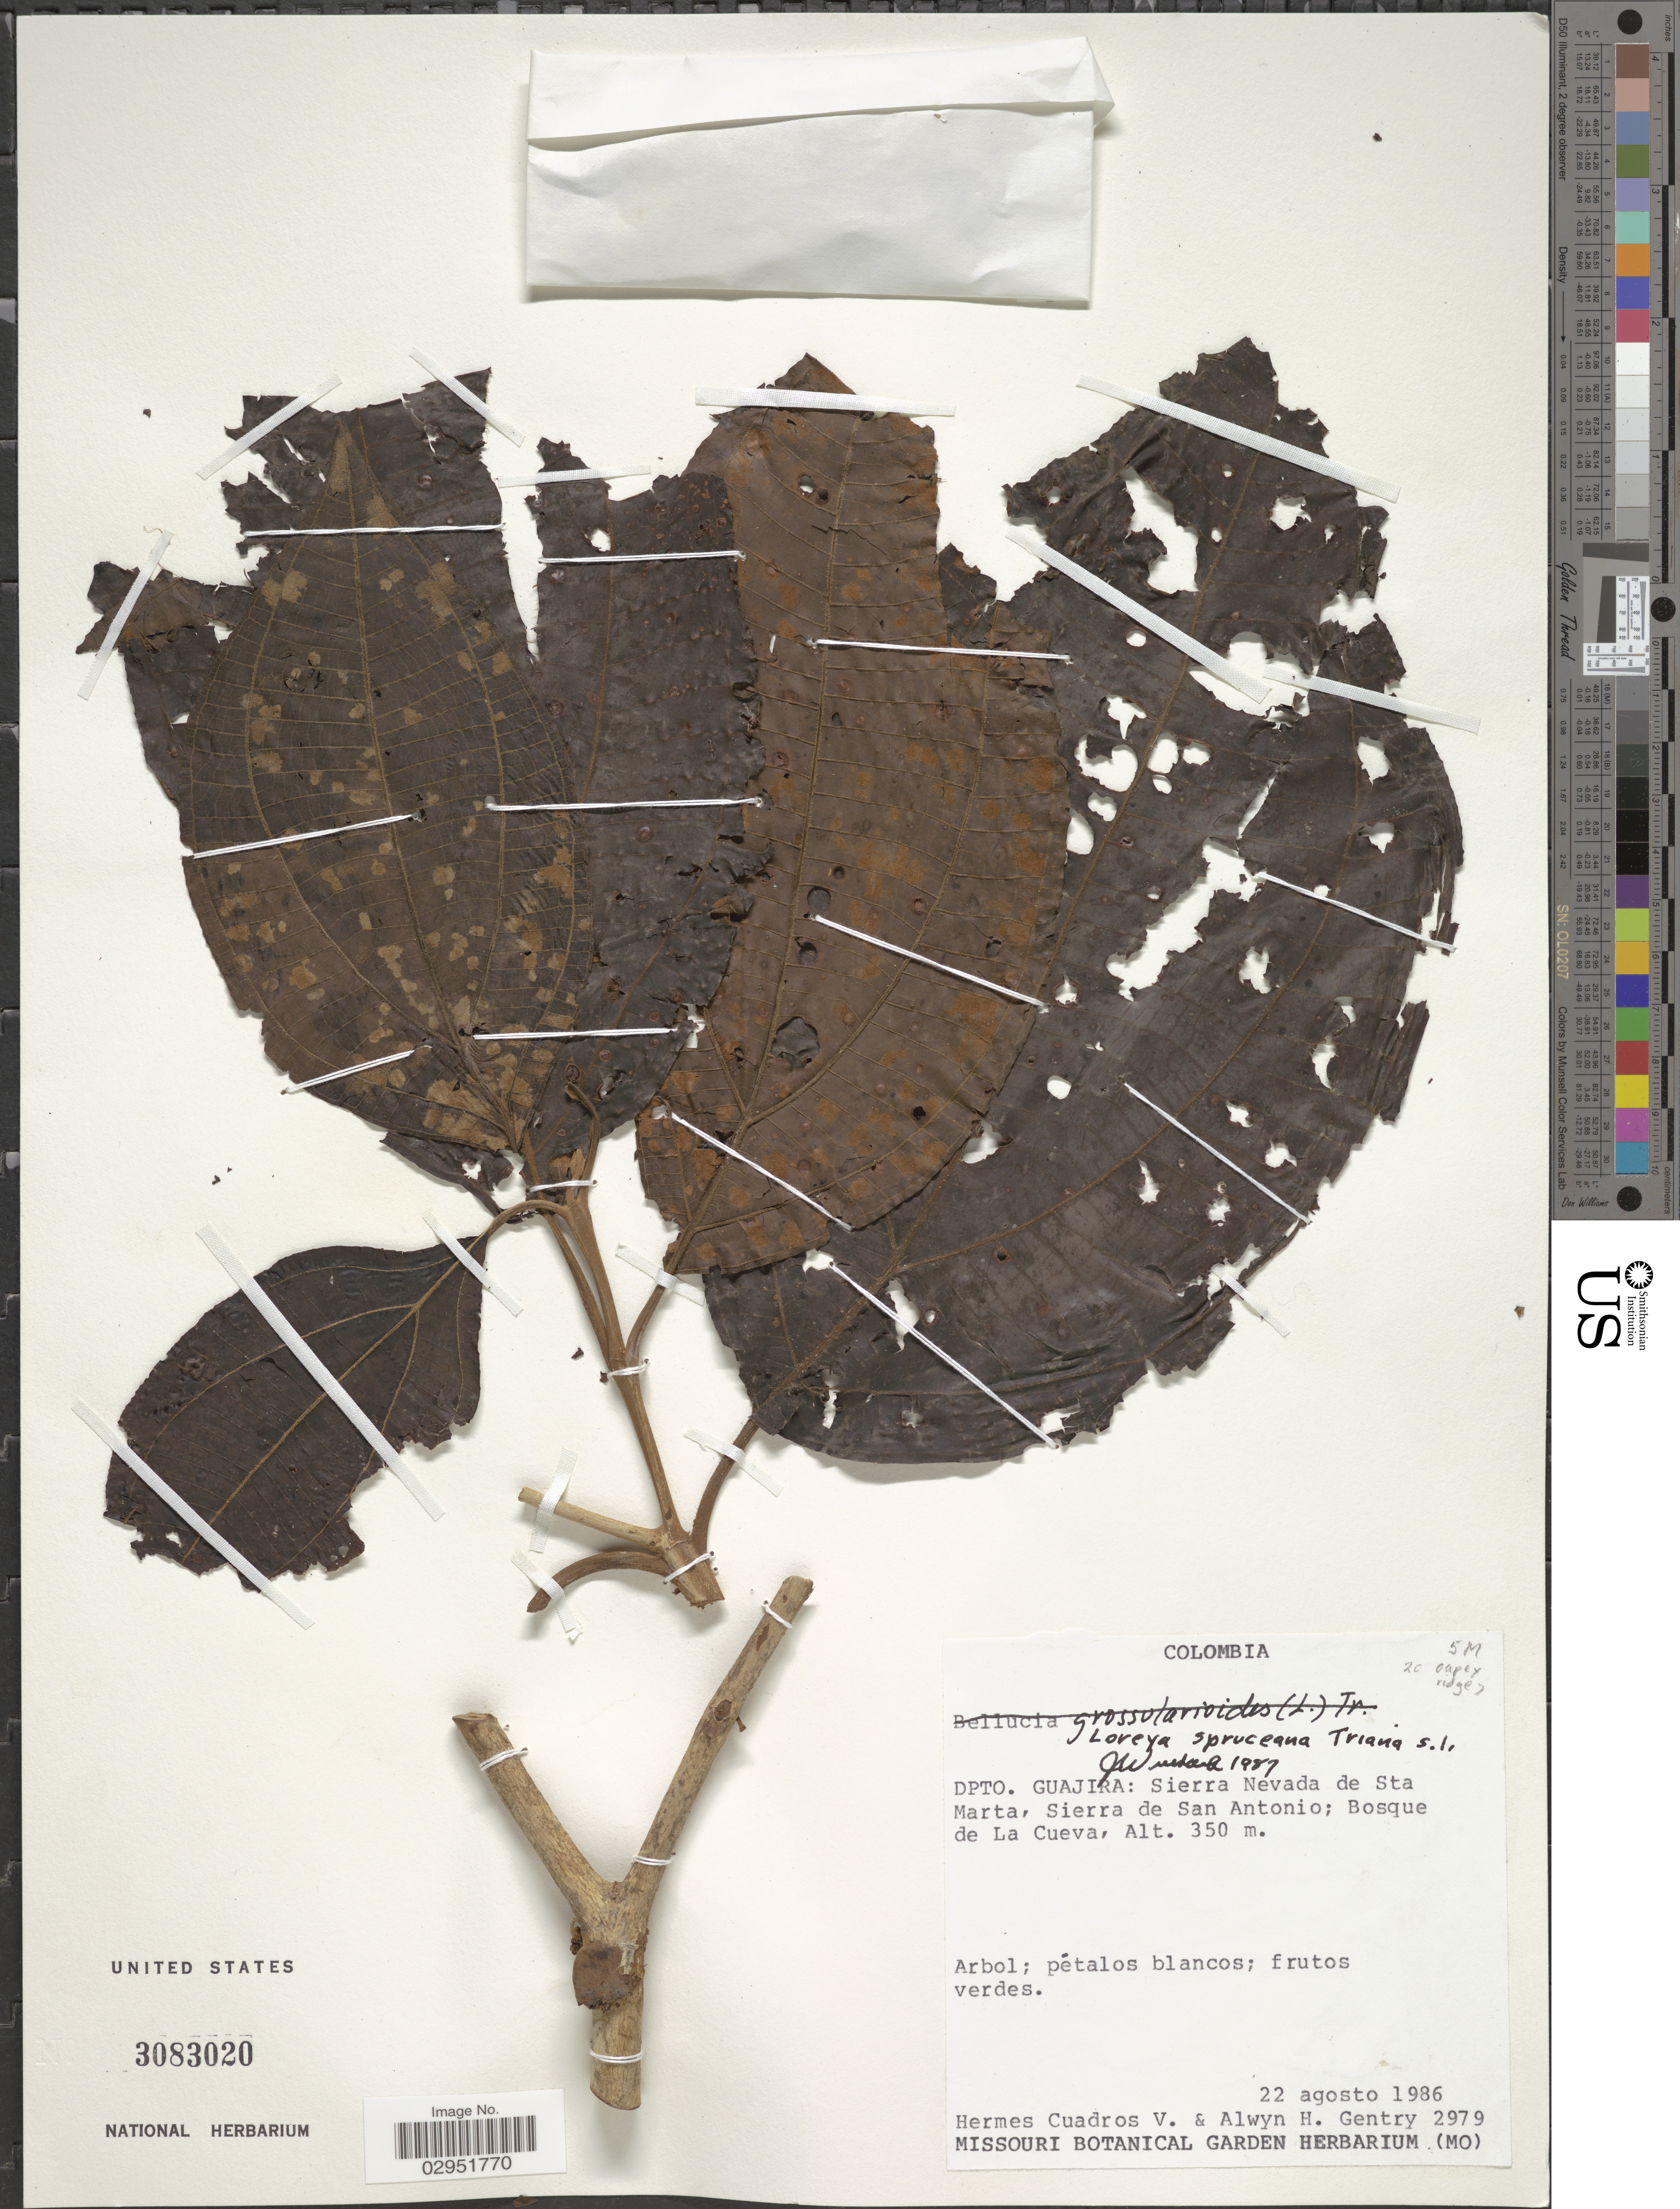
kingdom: Plantae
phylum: Tracheophyta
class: Magnoliopsida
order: Myrtales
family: Melastomataceae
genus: Bellucia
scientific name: Bellucia spruceana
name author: (Triana) J.F. Macbr.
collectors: H. Cuadros V. & A. H. Gentry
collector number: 2979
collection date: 1986-08-22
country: Colombia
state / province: La Guajira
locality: Dpto. Guajira: Sierra Nevada de Sta Marta, Sierra de San Antonio; Bosque de La Cueva.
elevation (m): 350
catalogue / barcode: US 3083020